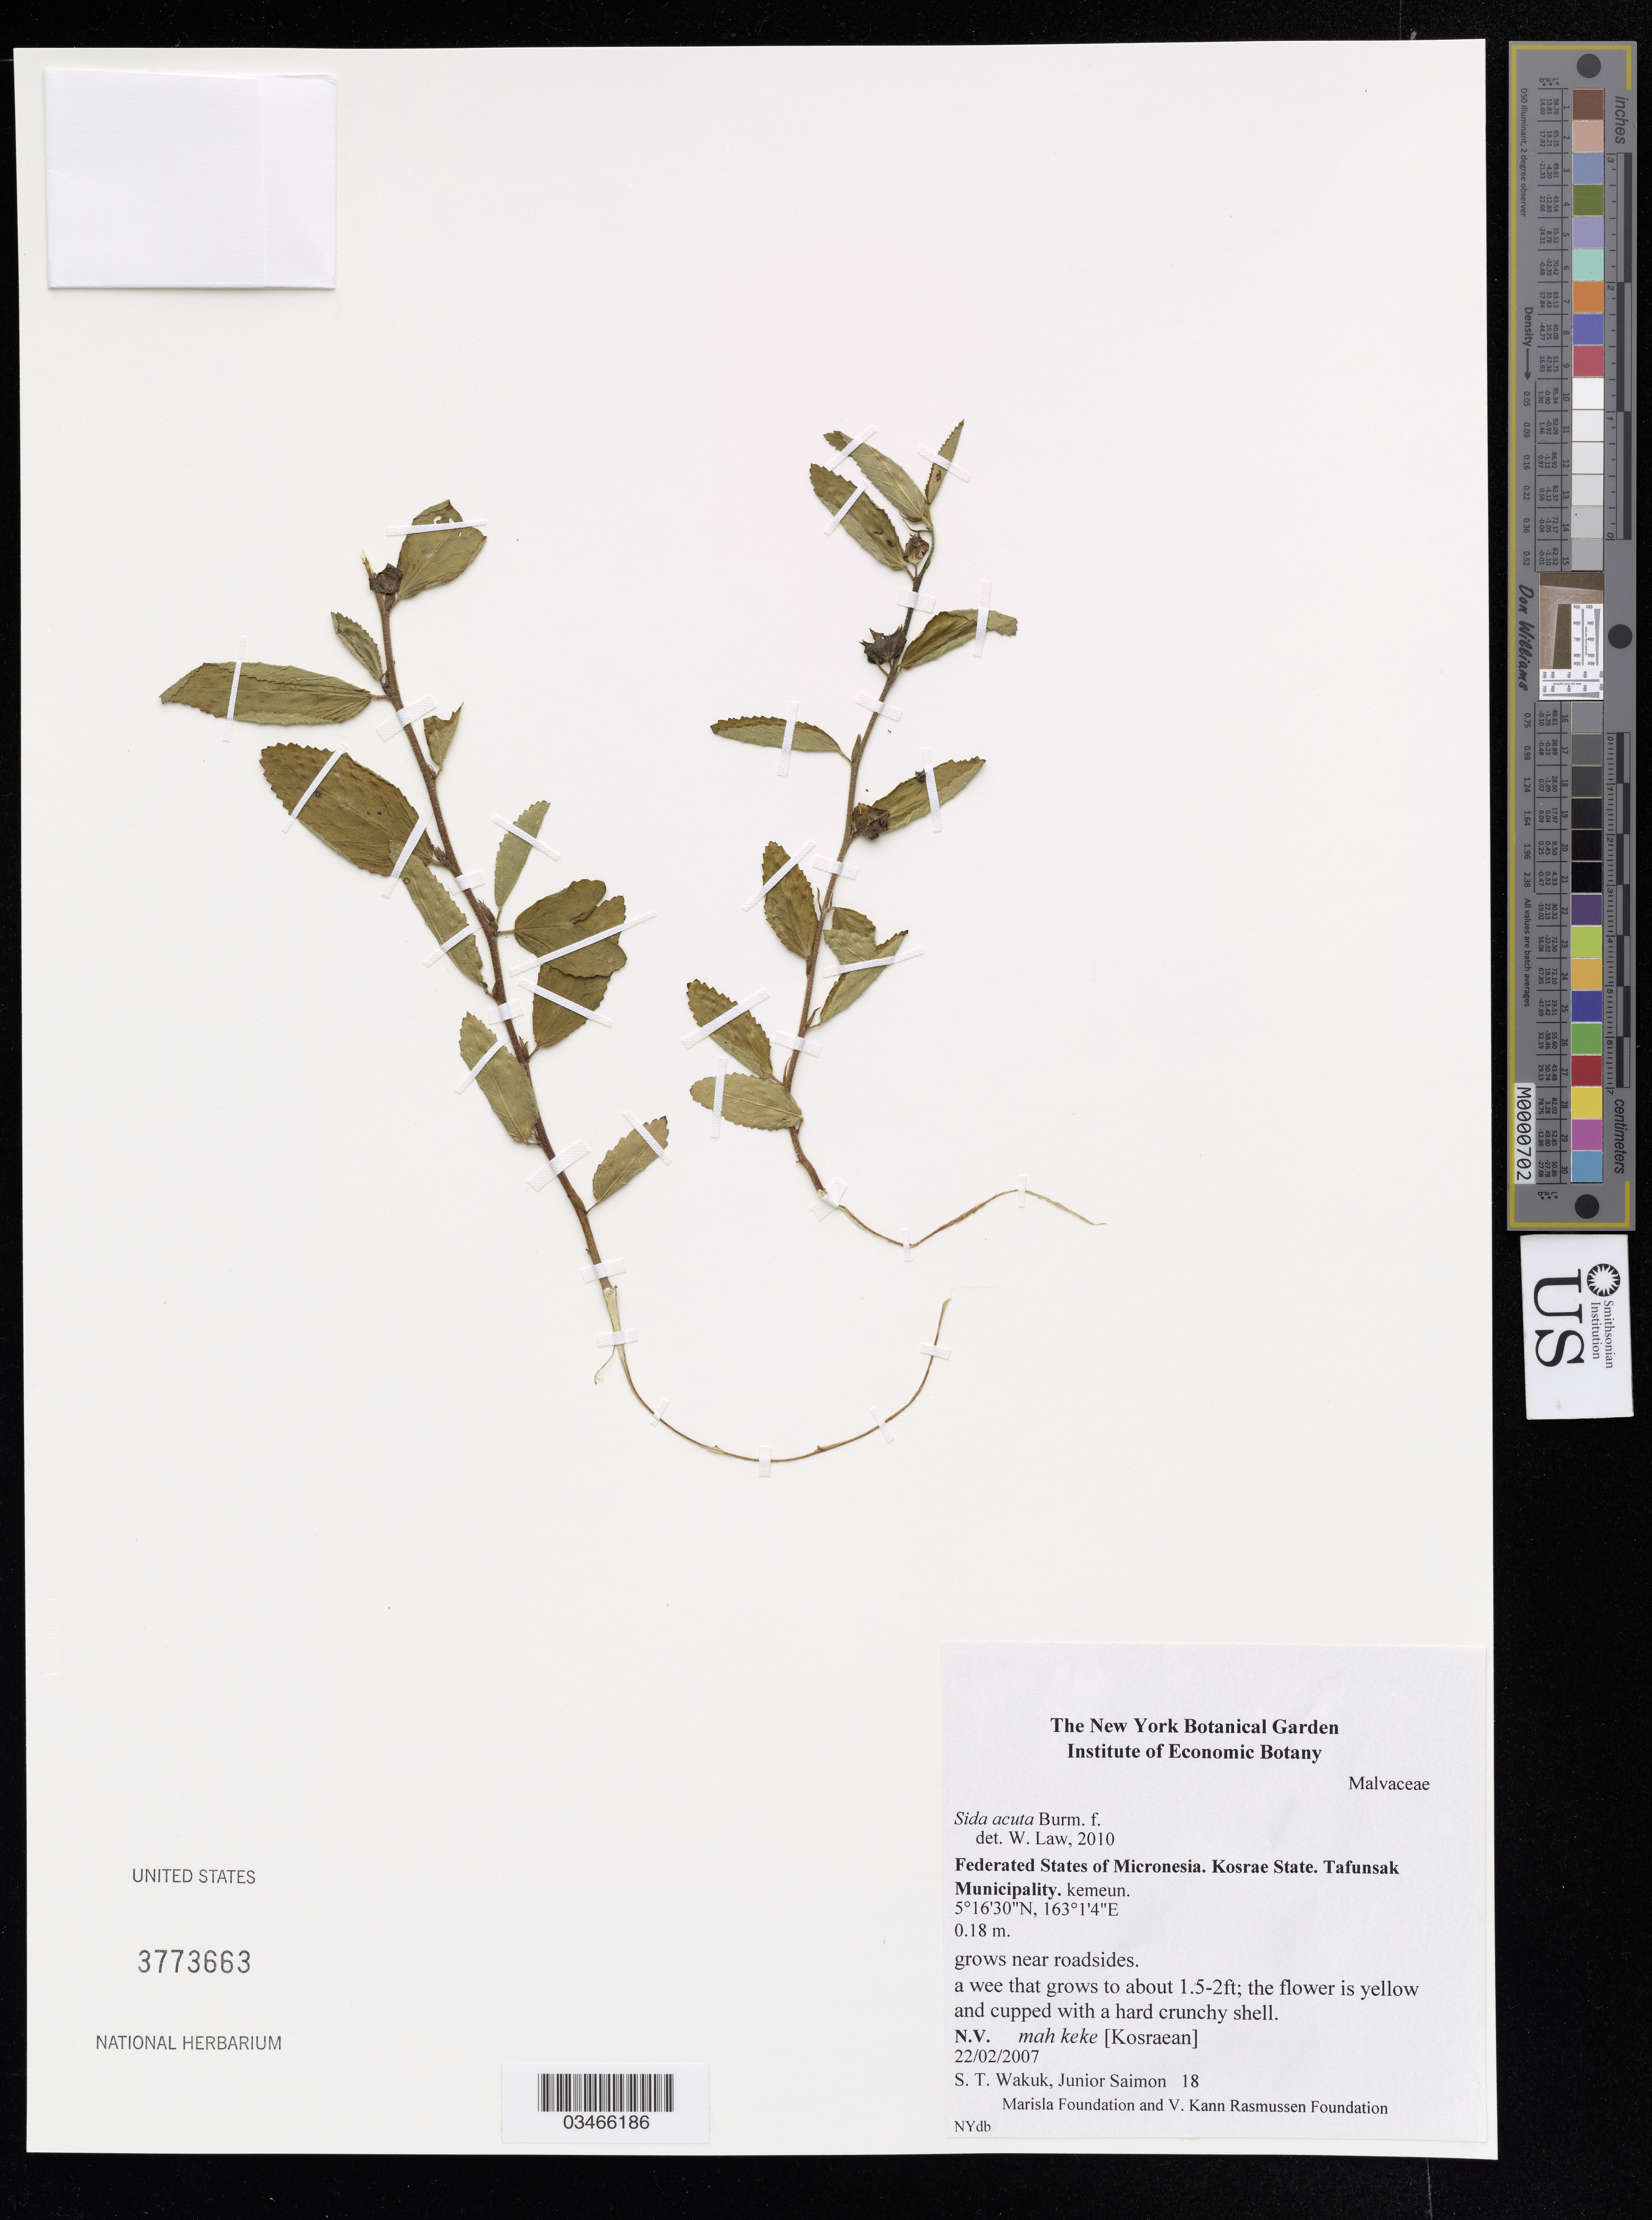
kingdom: Plantae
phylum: Tracheophyta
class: Magnoliopsida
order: Malvales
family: Malvaceae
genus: Sida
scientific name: Sida acuta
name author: Burm. f.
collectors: S. Wakuk & S. Junior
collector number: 18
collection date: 2007-02-22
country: Micronesia, Federated States of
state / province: Kosrae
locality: Tafunsak Municipality. kemeun.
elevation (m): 0.18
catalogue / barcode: US 3773663